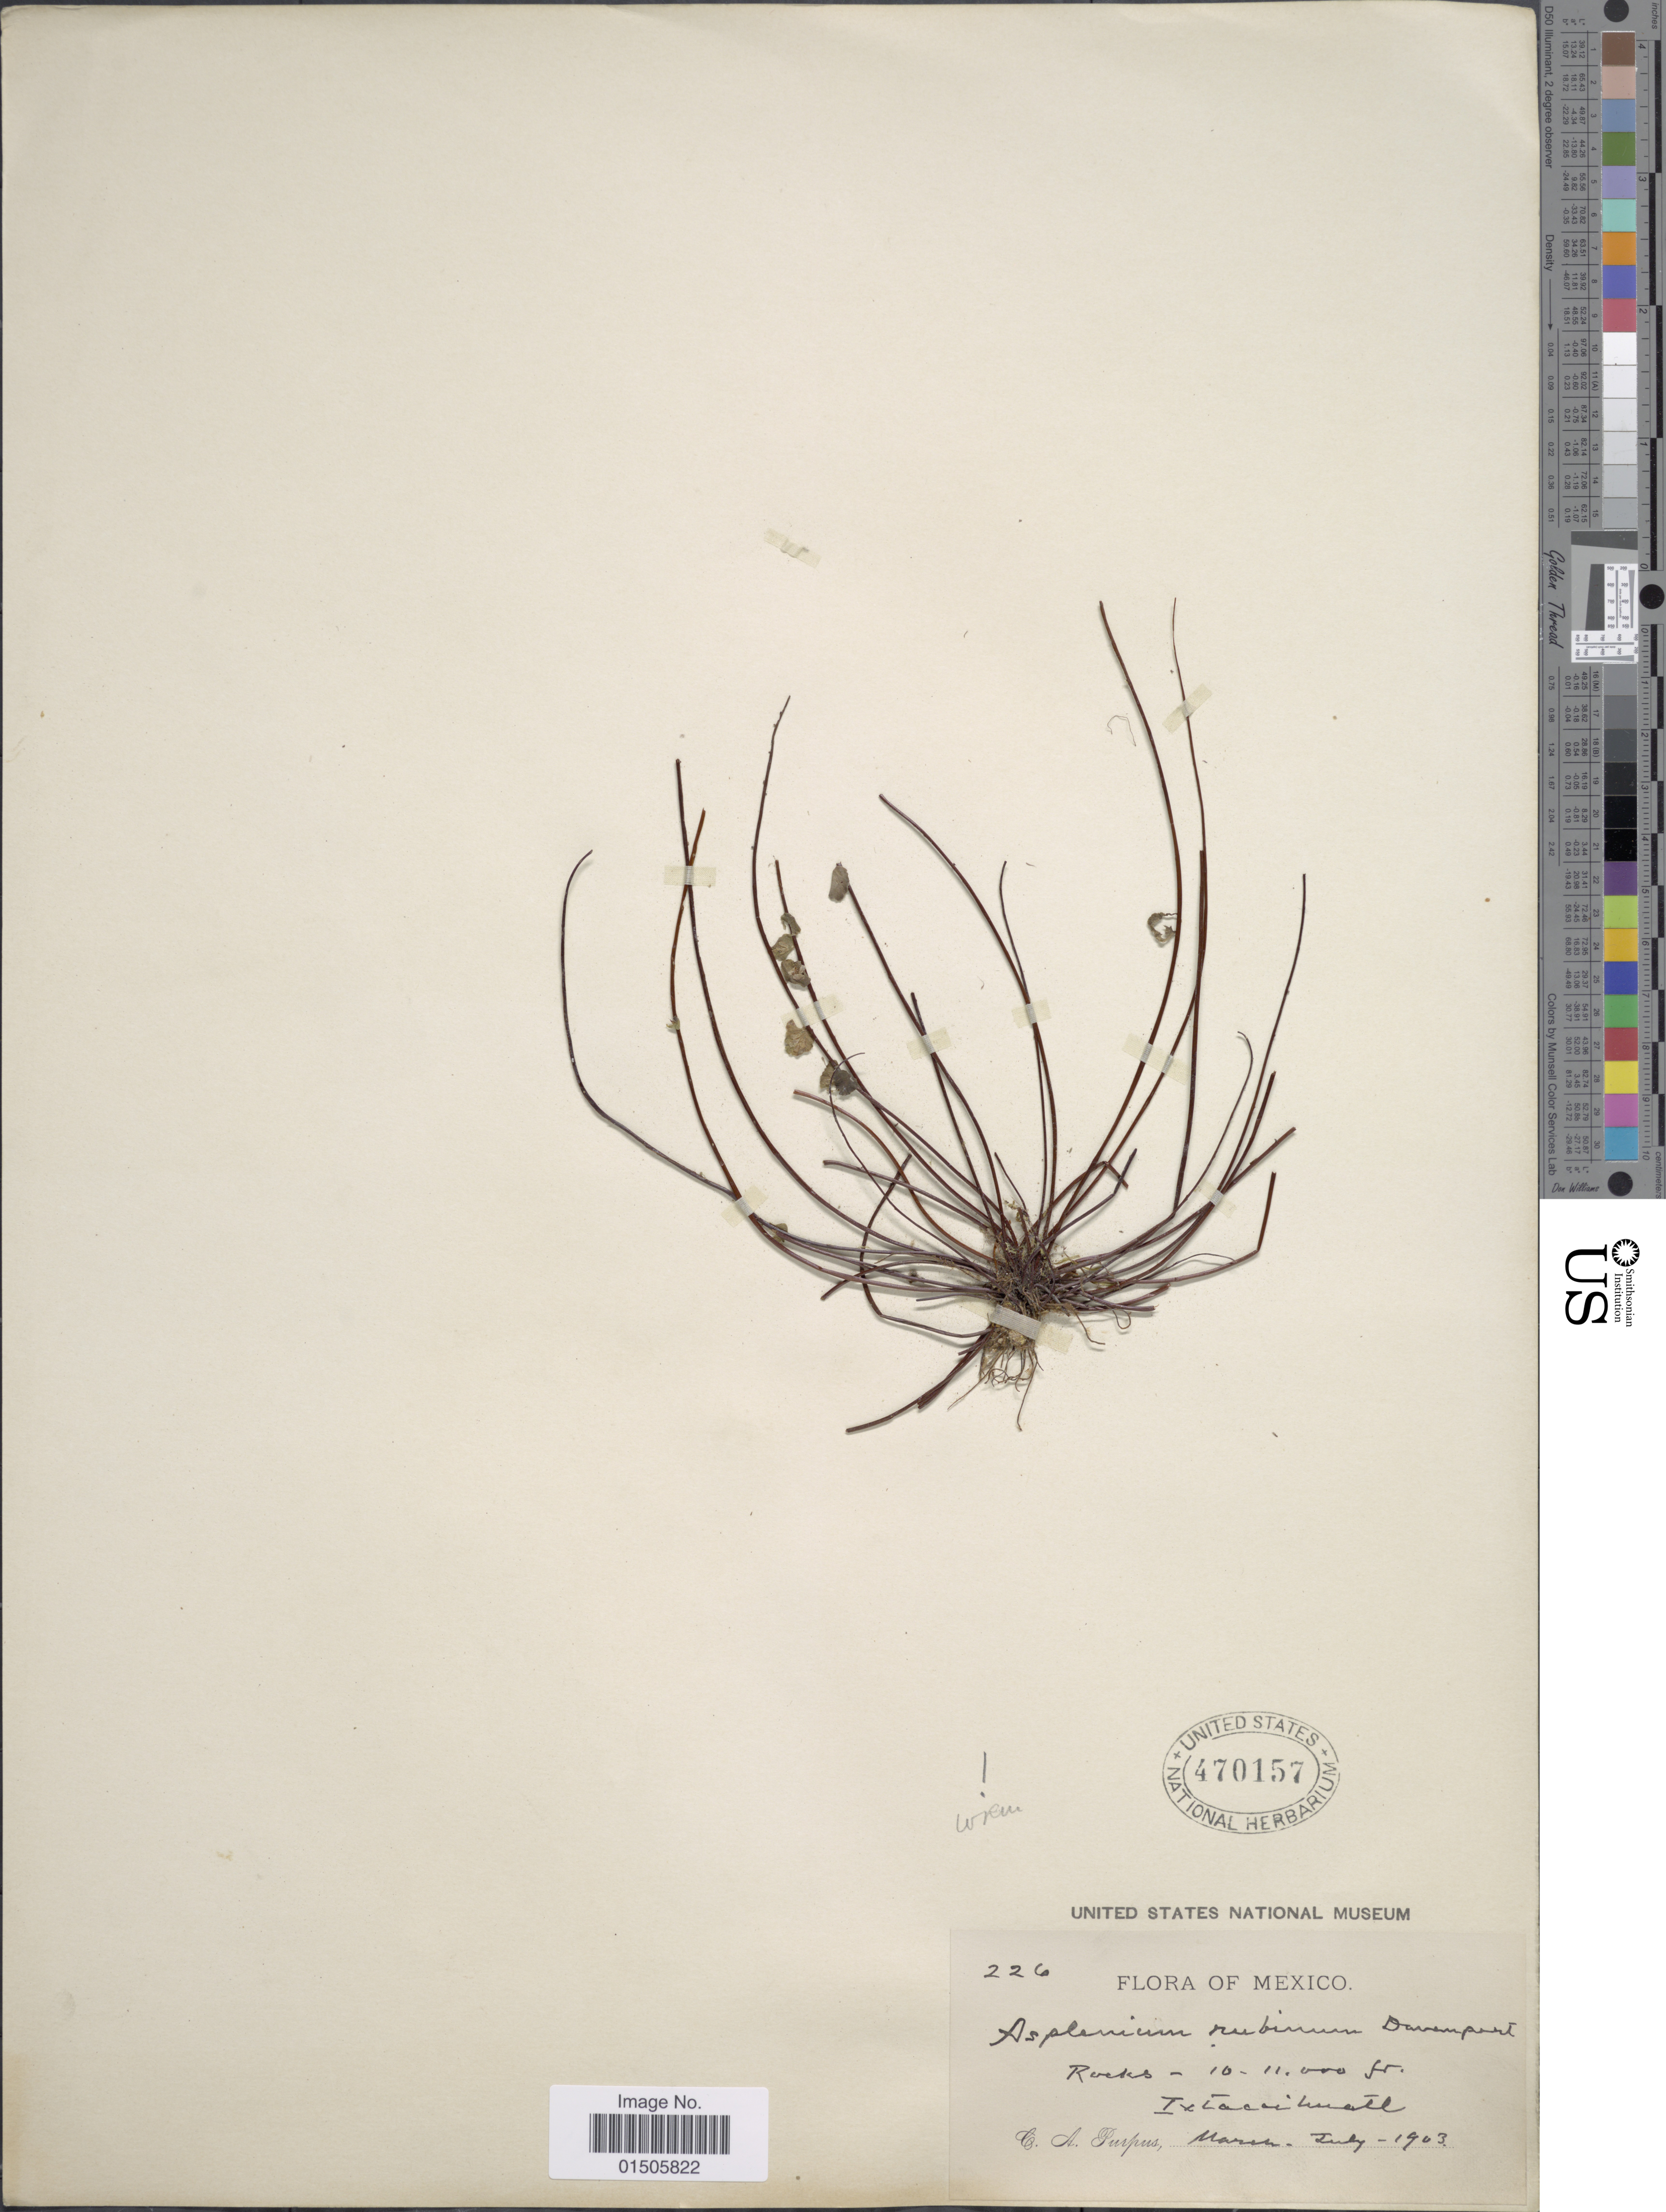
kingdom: Plantae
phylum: Tracheophyta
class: Polypodiopsida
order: Polypodiales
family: Aspleniaceae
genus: Asplenium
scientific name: Asplenium castaneum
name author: Schltdl. & Cham.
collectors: C. A. Purpus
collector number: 226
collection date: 1903-03/1903-07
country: Mexico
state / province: México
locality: Ixtacihuatl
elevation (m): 3048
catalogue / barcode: US 470157